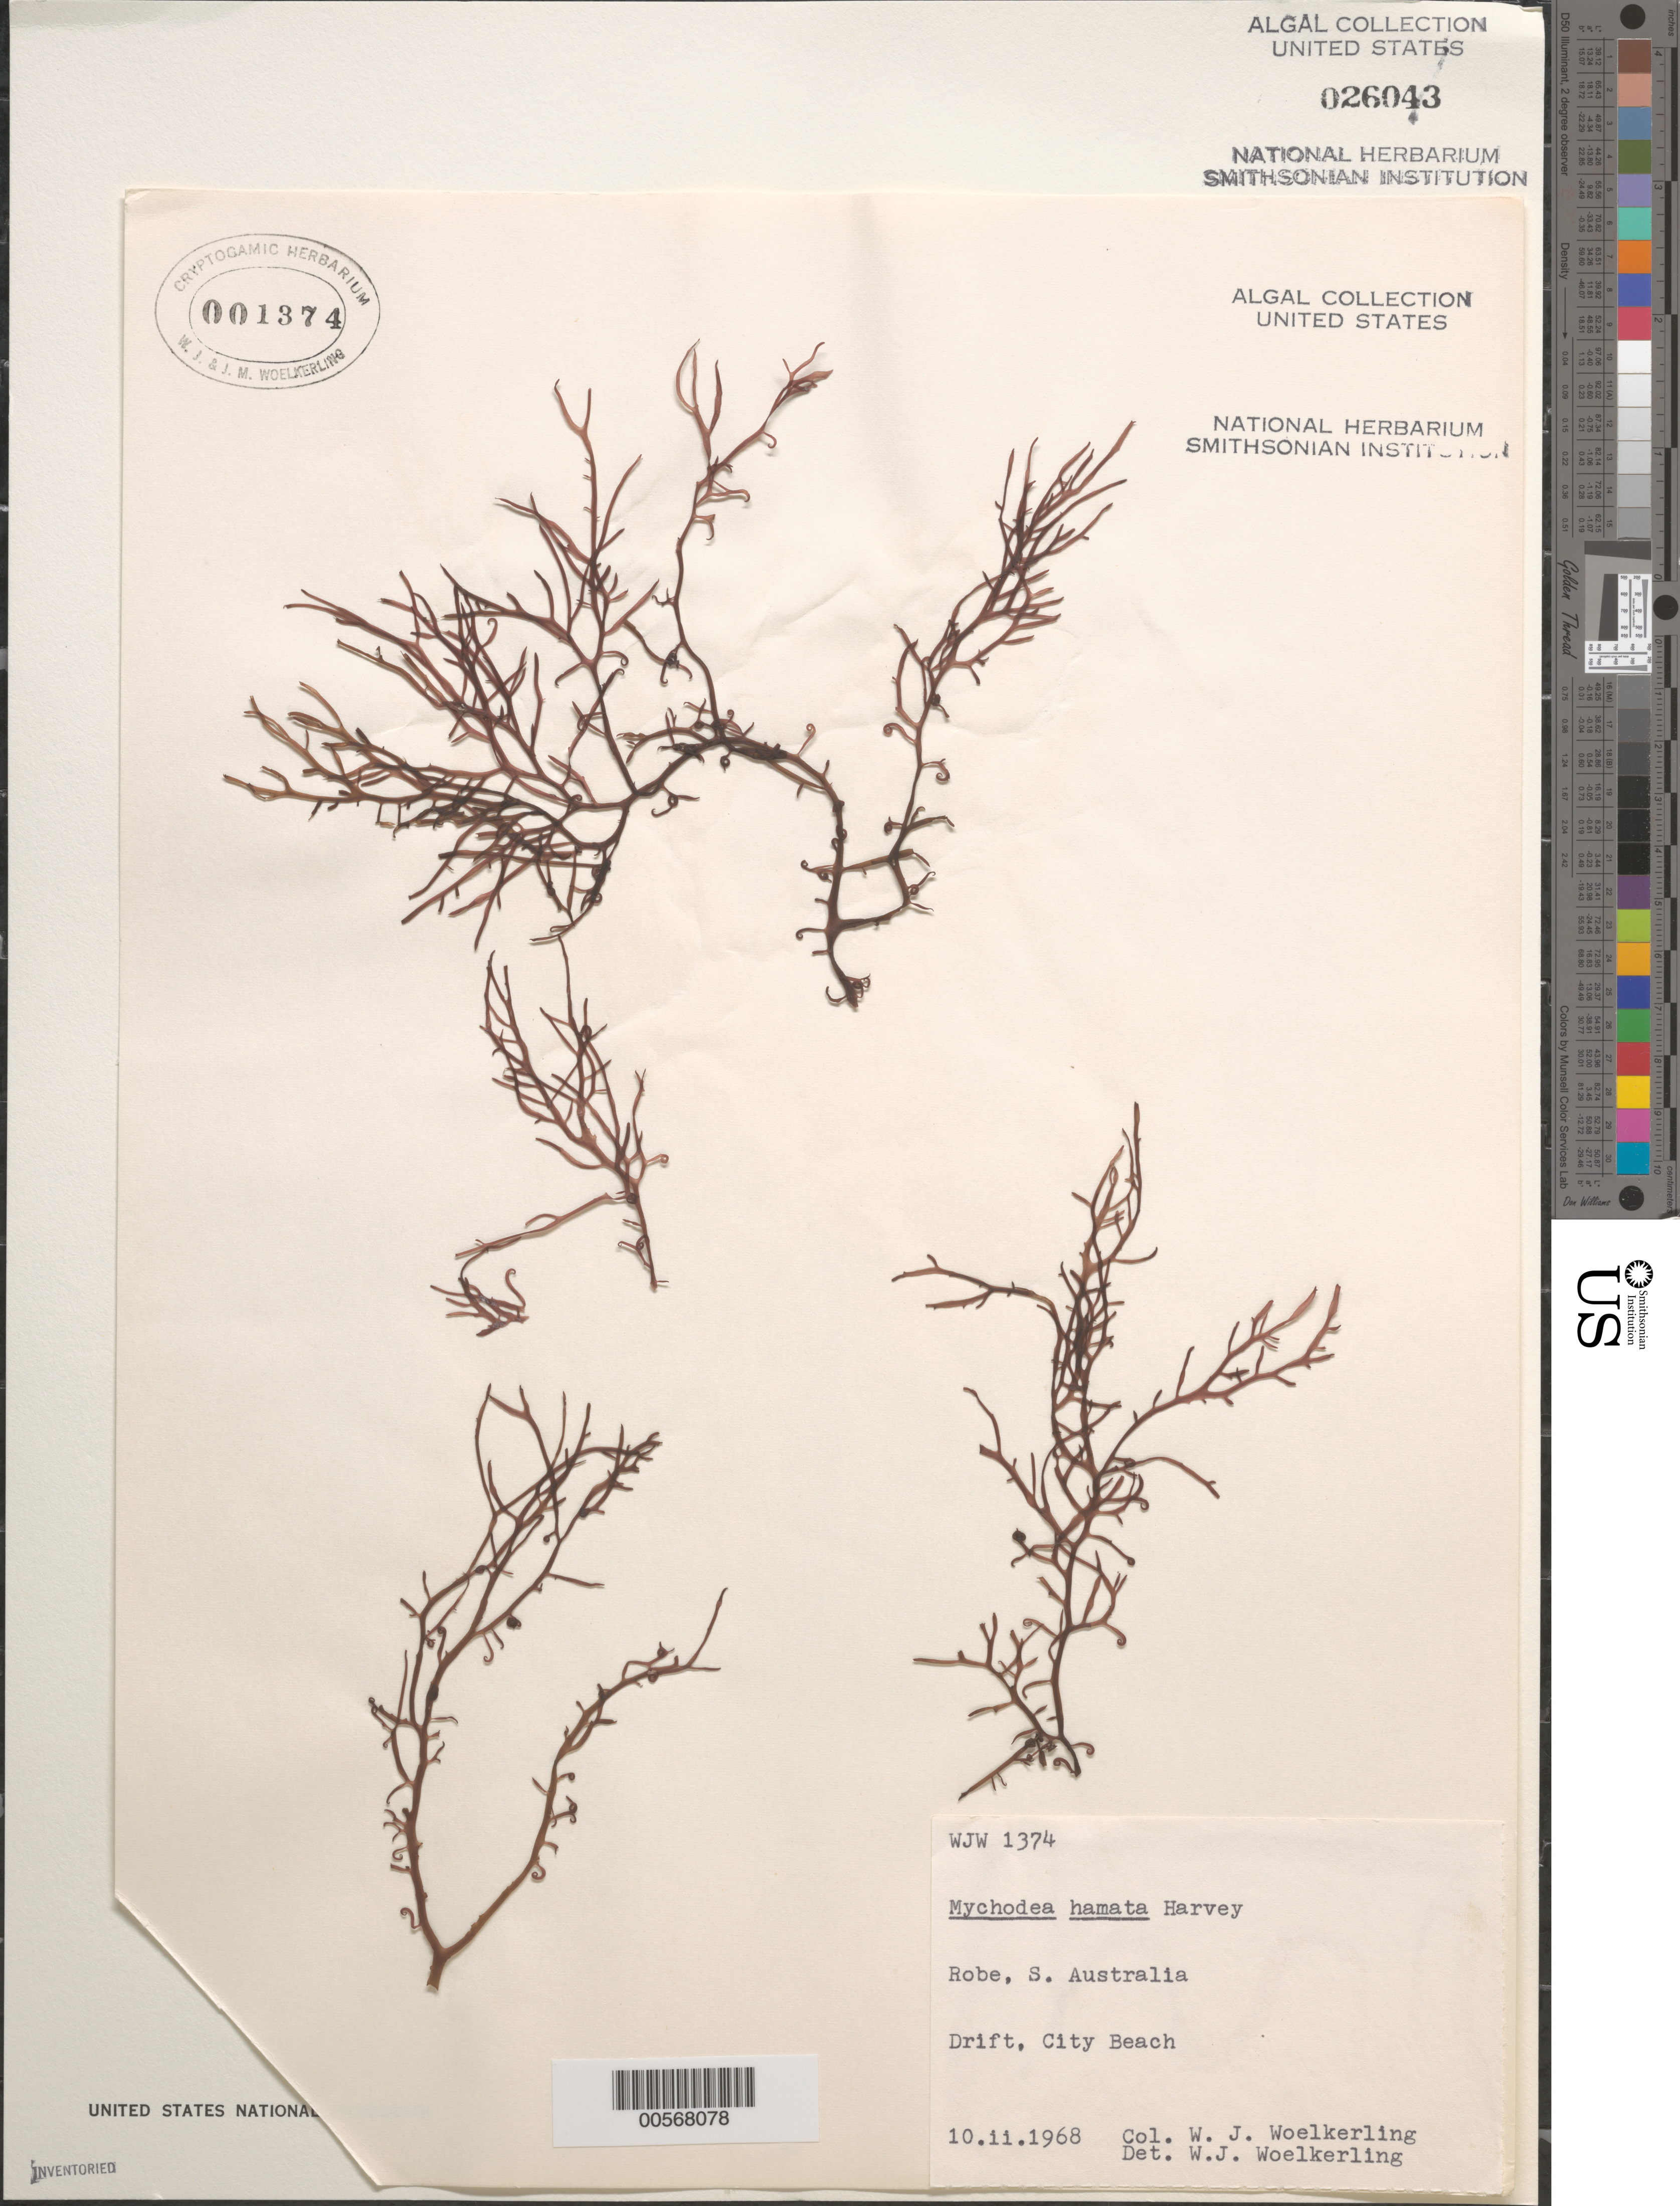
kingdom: Plantae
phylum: Rhodophyta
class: Florideophyceae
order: Gigartinales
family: Mychodeaceae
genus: Mychodea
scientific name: Mychodea hamata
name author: Harv. in Hook. f.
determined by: Woelkerling, W. J.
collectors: W. Woelkerling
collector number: WJW 1374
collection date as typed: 10 Feb 1968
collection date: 1968-02-10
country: Australia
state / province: South Australia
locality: Robe, city beach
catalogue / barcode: US 26043